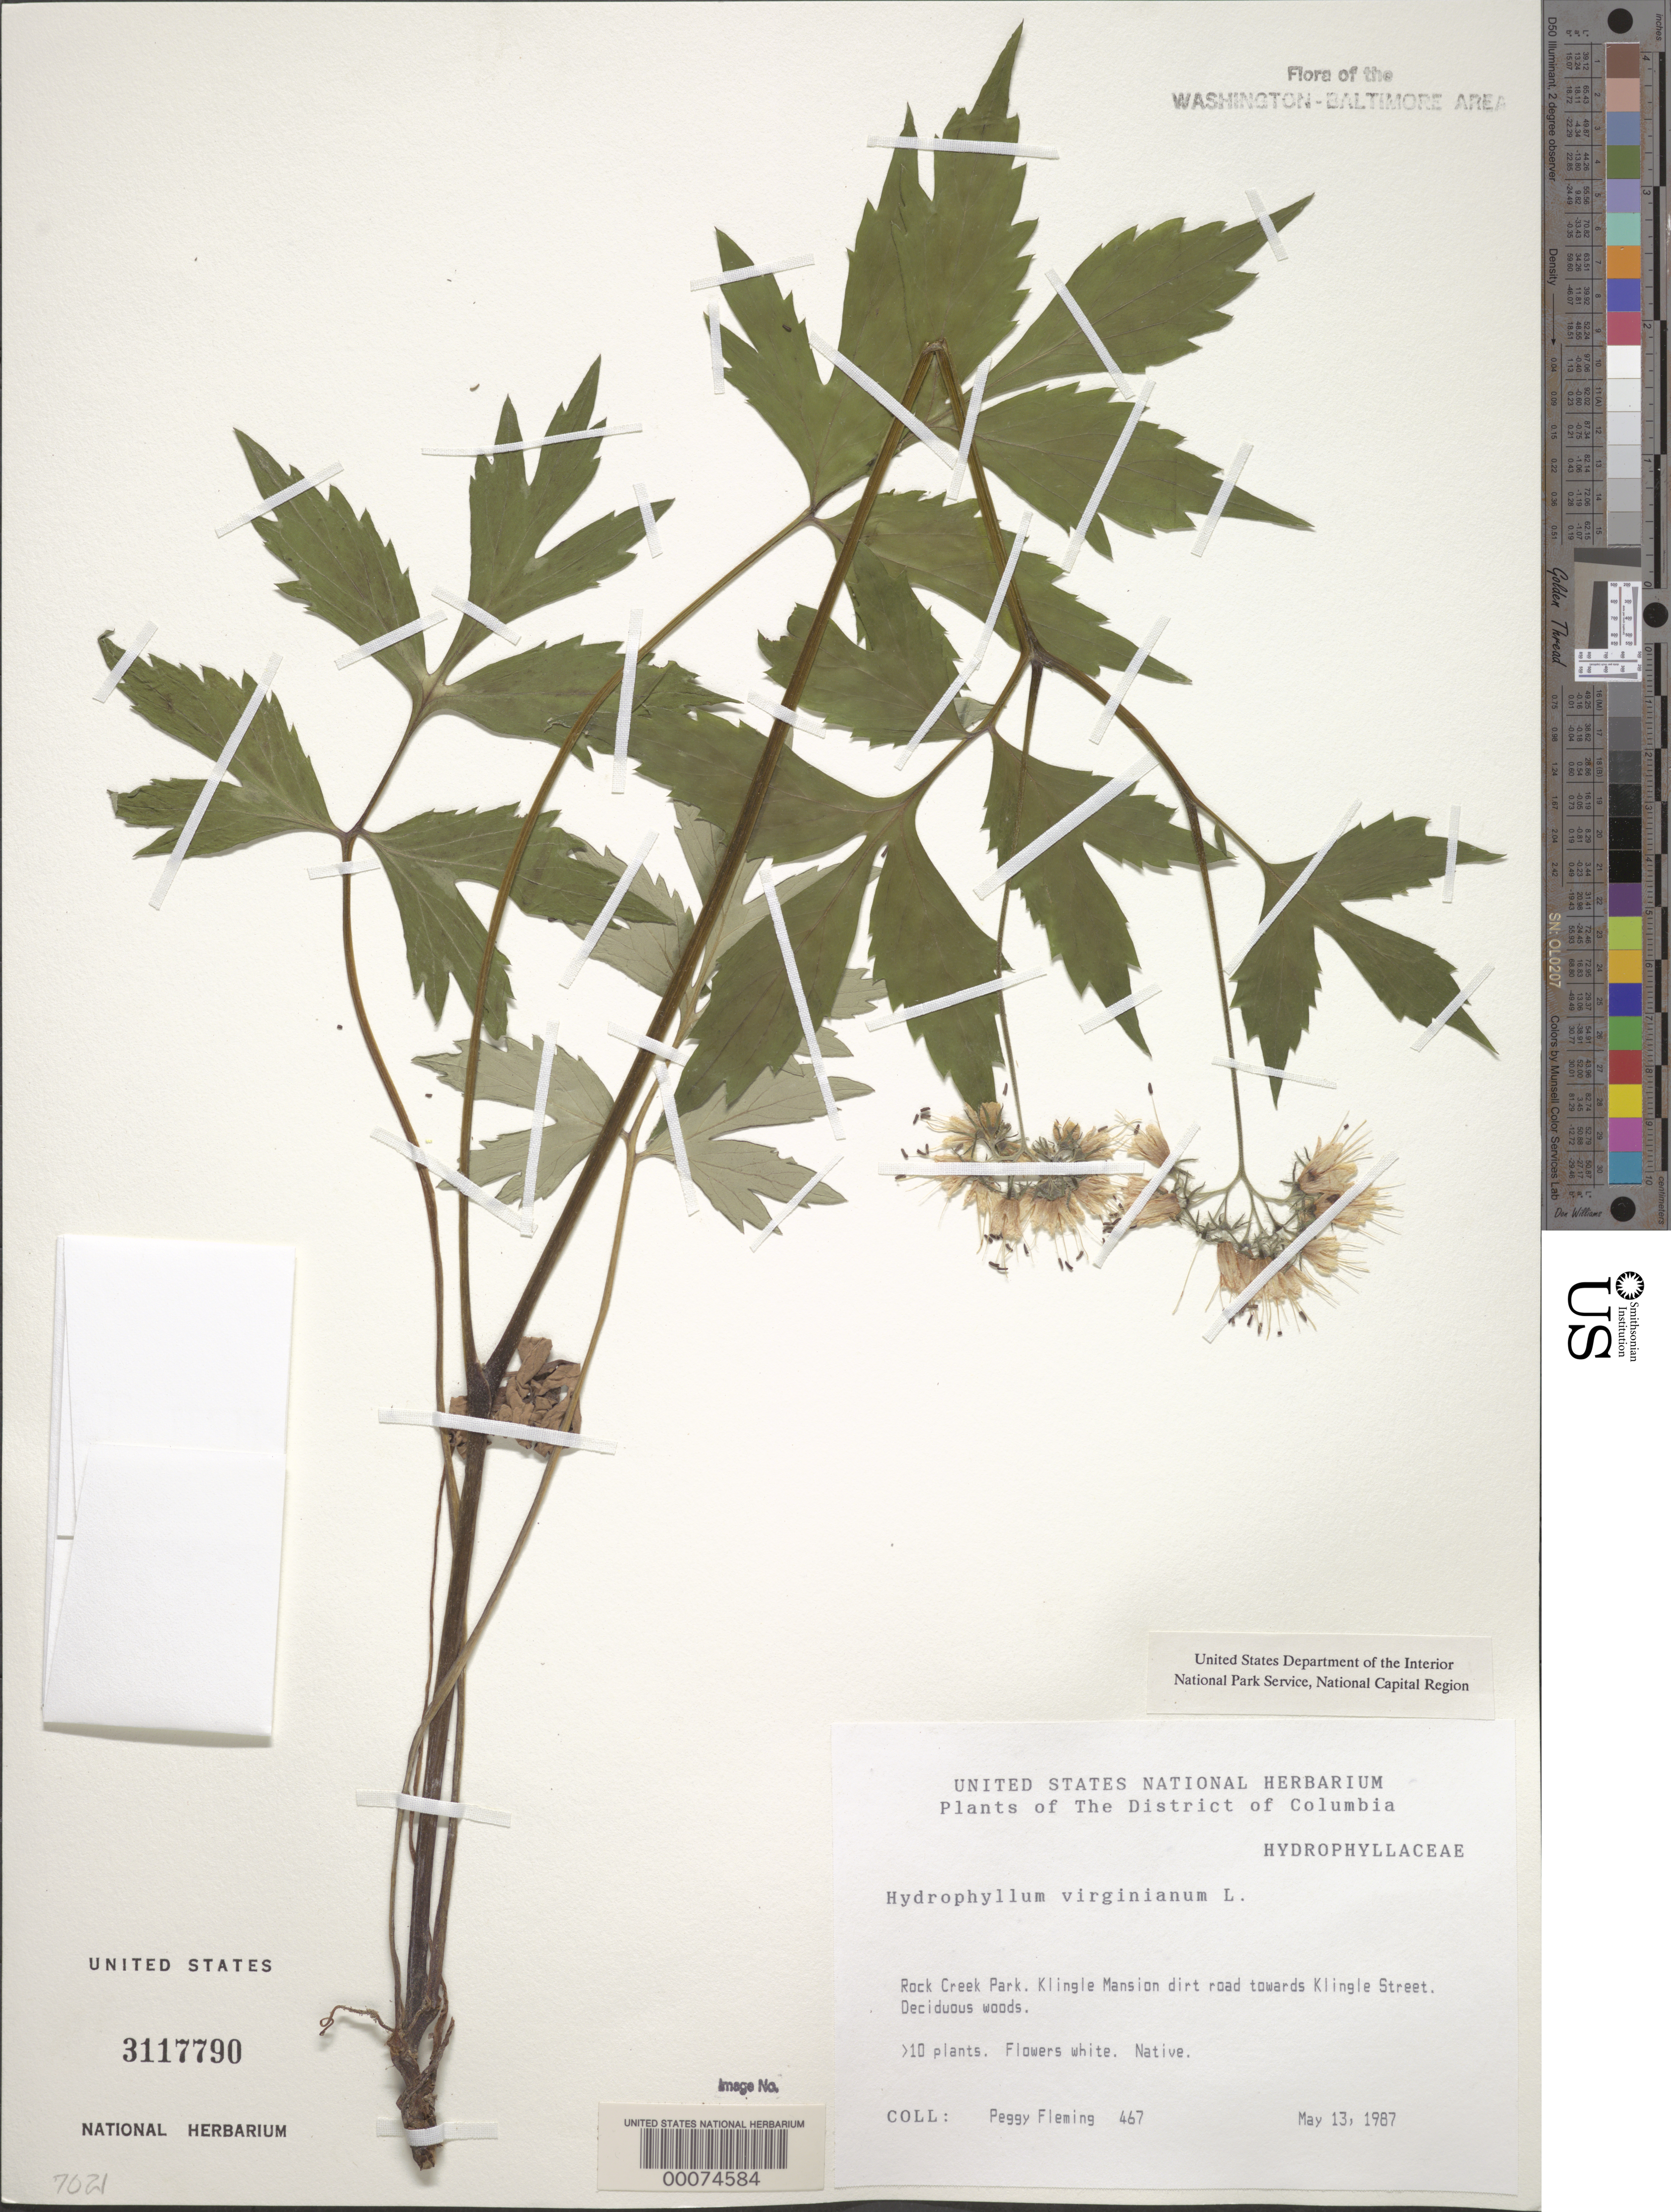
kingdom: Plantae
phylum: Tracheophyta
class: Magnoliopsida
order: Boraginales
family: Hydrophyllaceae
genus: Hydrophyllum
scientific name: Hydrophyllum virginianum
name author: L.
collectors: P. Fleming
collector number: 467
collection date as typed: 13 May 1987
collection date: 1987-05-13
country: United States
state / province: District of Columbia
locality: Rock Creek Park. Klingle Mansion Dirt Road towards Klingle Street. Rock Creek Park and vicinity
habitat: Deciduous woods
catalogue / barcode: US 3117790